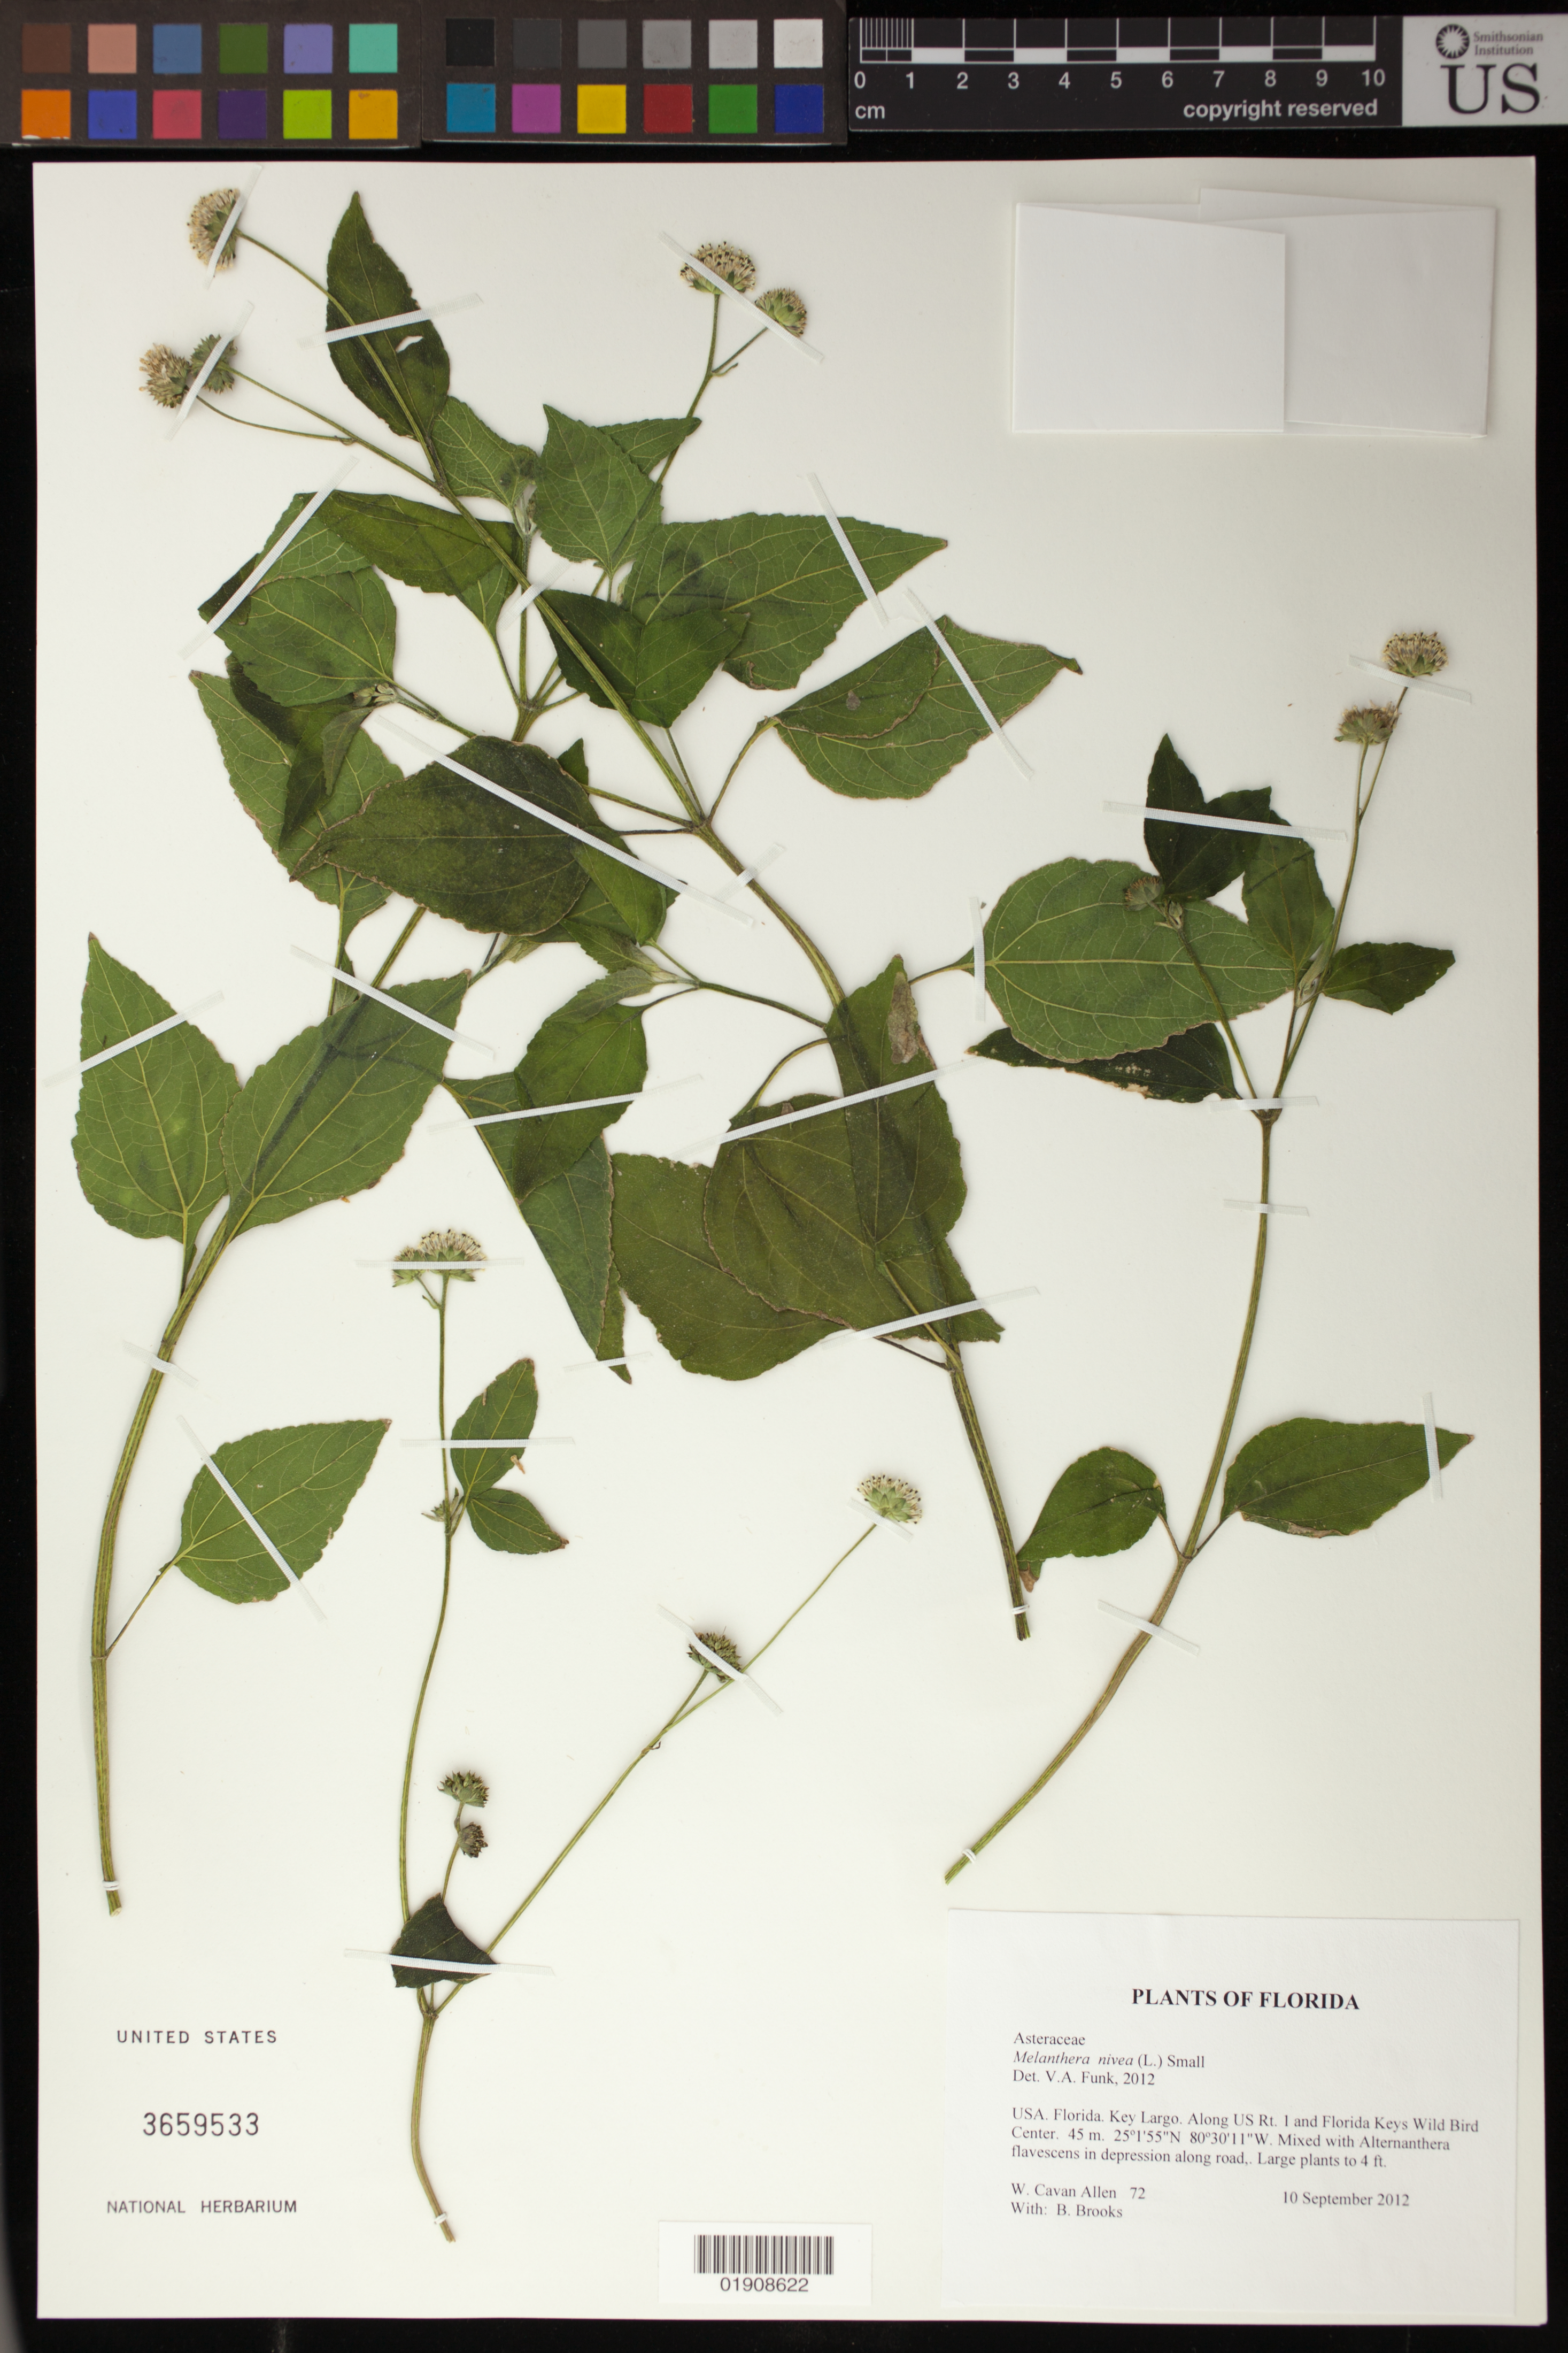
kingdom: Plantae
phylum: Tracheophyta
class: Magnoliopsida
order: Asterales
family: Asteraceae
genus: Melanthera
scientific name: Melanthera nivea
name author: (L.) Small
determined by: Funk, Vicki A., (BOT), Smithsonian Institution - National Museum of Natural History (UNITED STATES)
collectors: W. Allen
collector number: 72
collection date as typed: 10 September 2012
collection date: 2012-09-10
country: United States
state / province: Florida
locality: Key Largo, Along US Rt. 1 and Florida Keys Wild Bird Center.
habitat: In depression along road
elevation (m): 25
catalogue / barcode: US 3659533